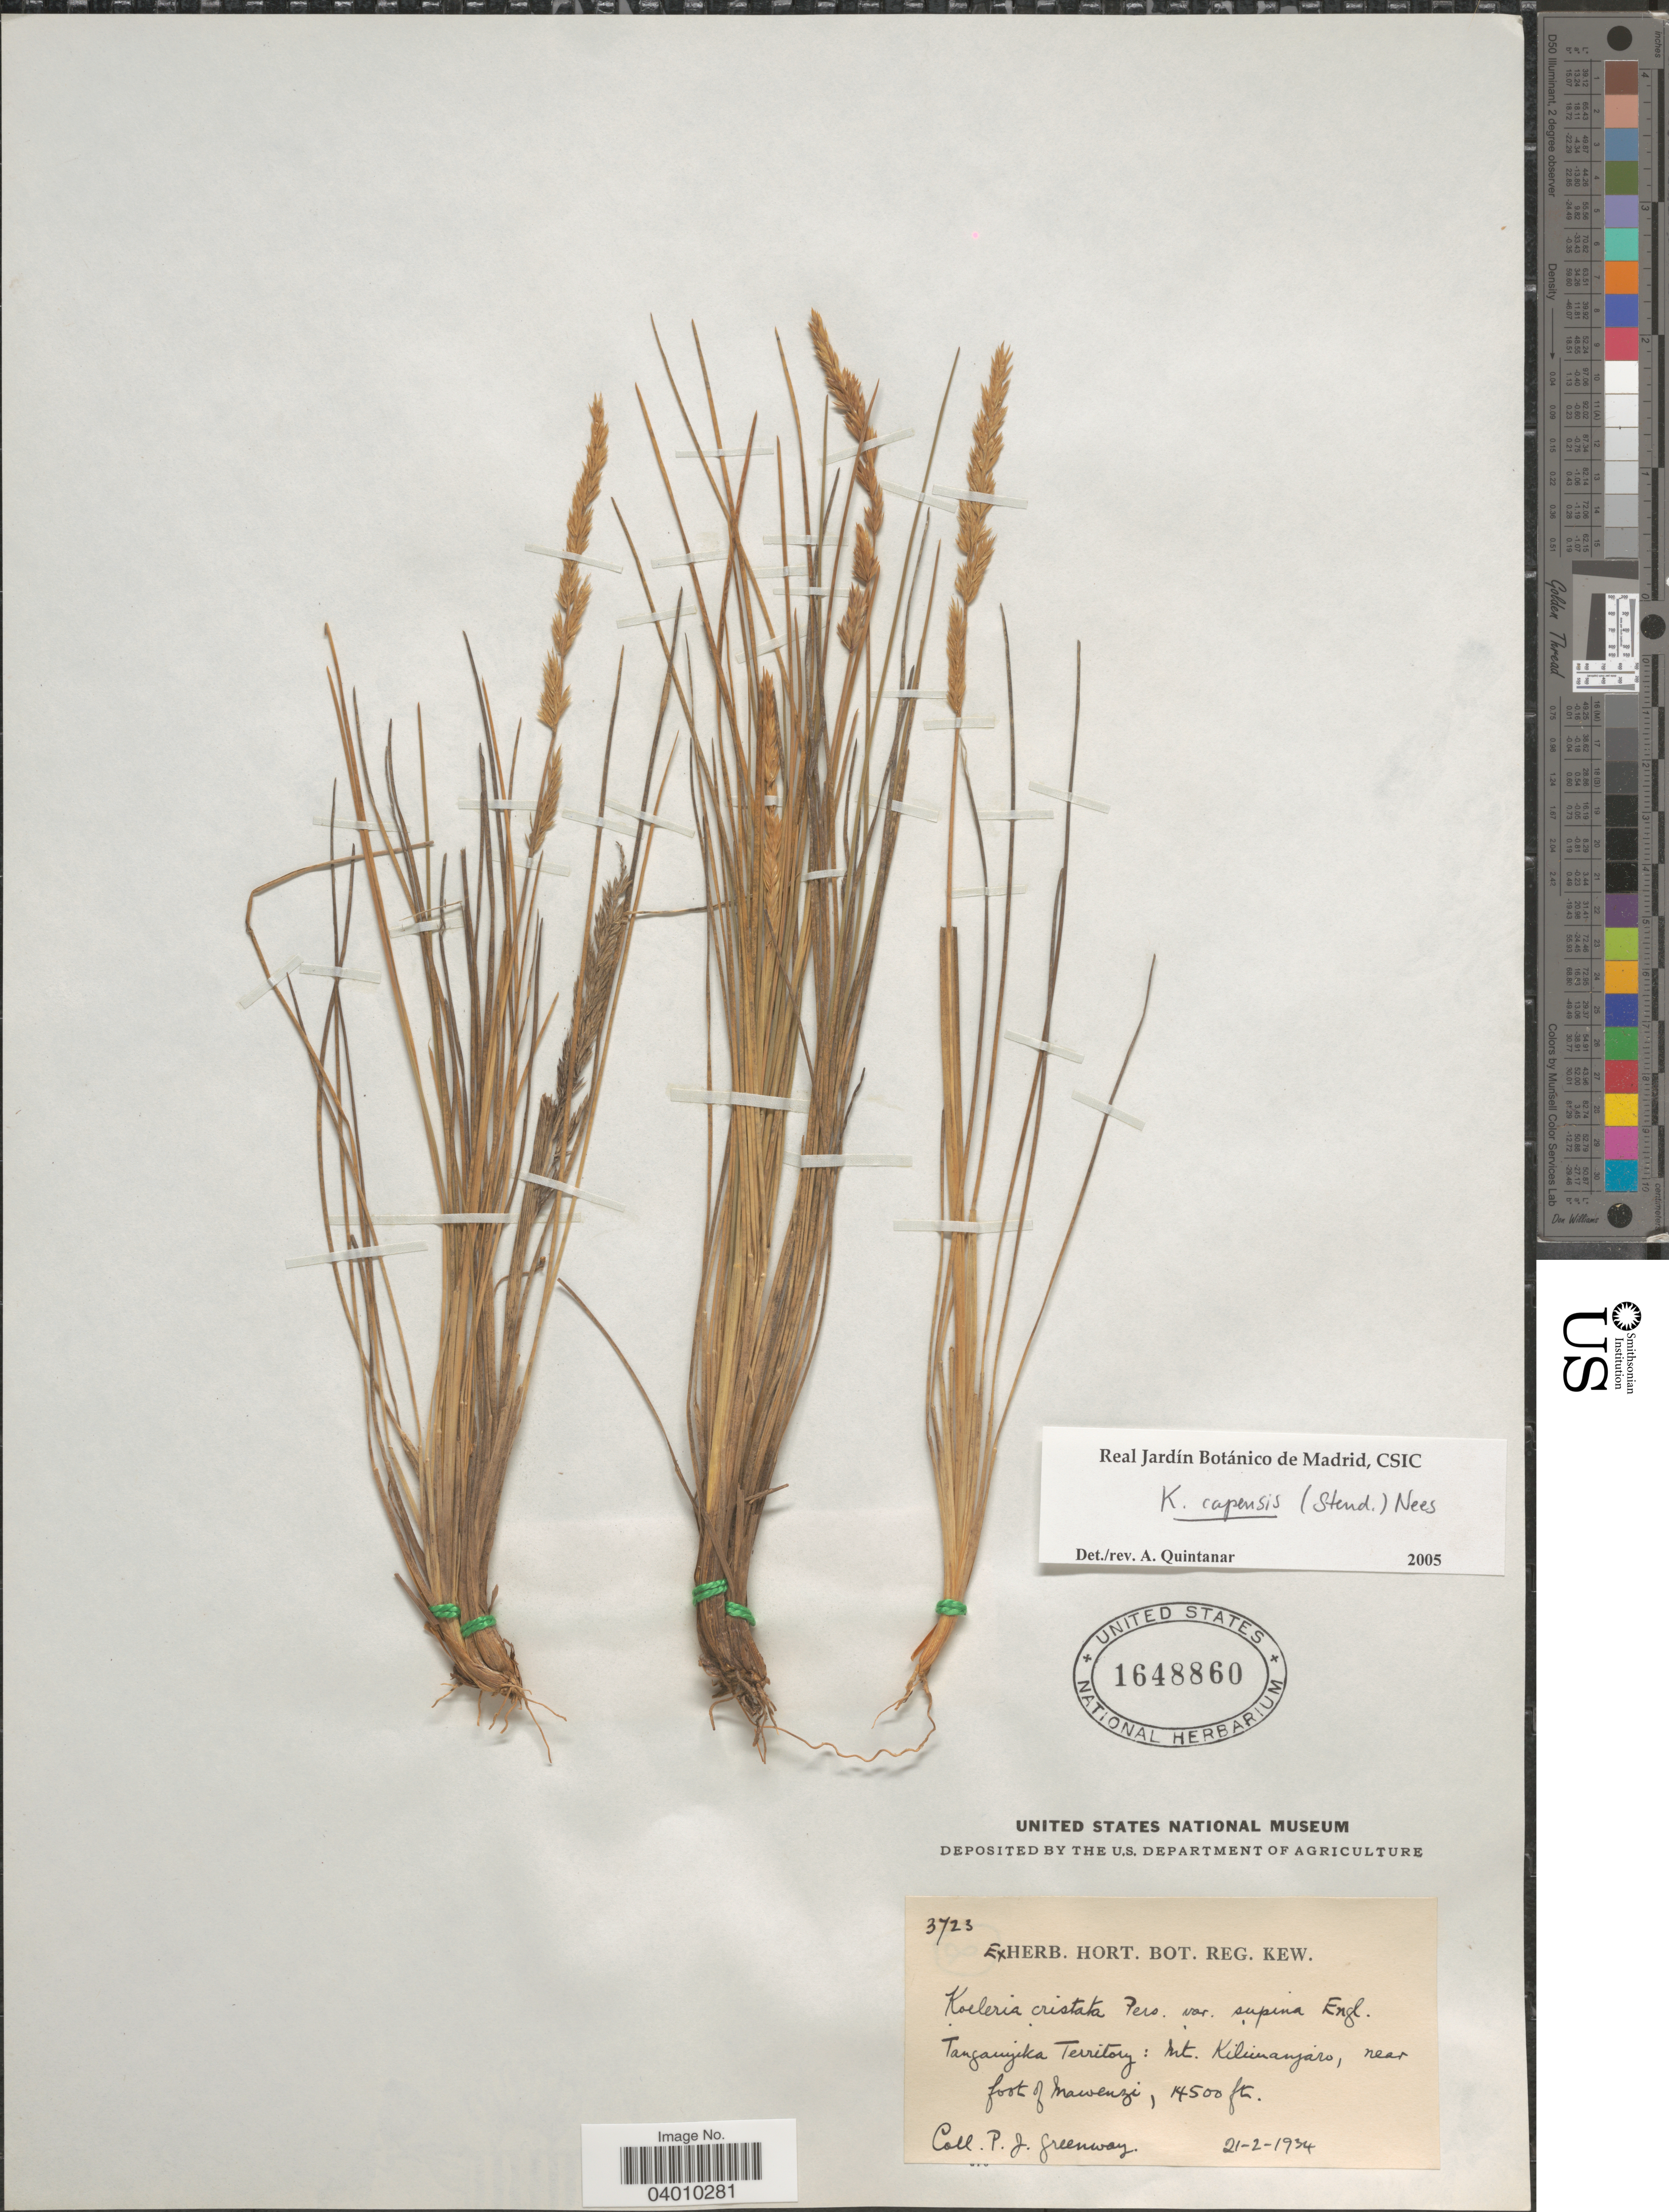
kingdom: Plantae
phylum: Tracheophyta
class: Liliopsida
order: Poales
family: Poaceae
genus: Koeleria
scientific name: Koeleria capensis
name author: (Steud.) Nees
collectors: P. J. Greenway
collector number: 3723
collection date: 1934-02-21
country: Tanzania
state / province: Kilimanjaro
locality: Tanganyika Territory: Mt. Kilimanjaro, near foot of Mawenzi.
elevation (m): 4420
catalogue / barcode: US 1648860